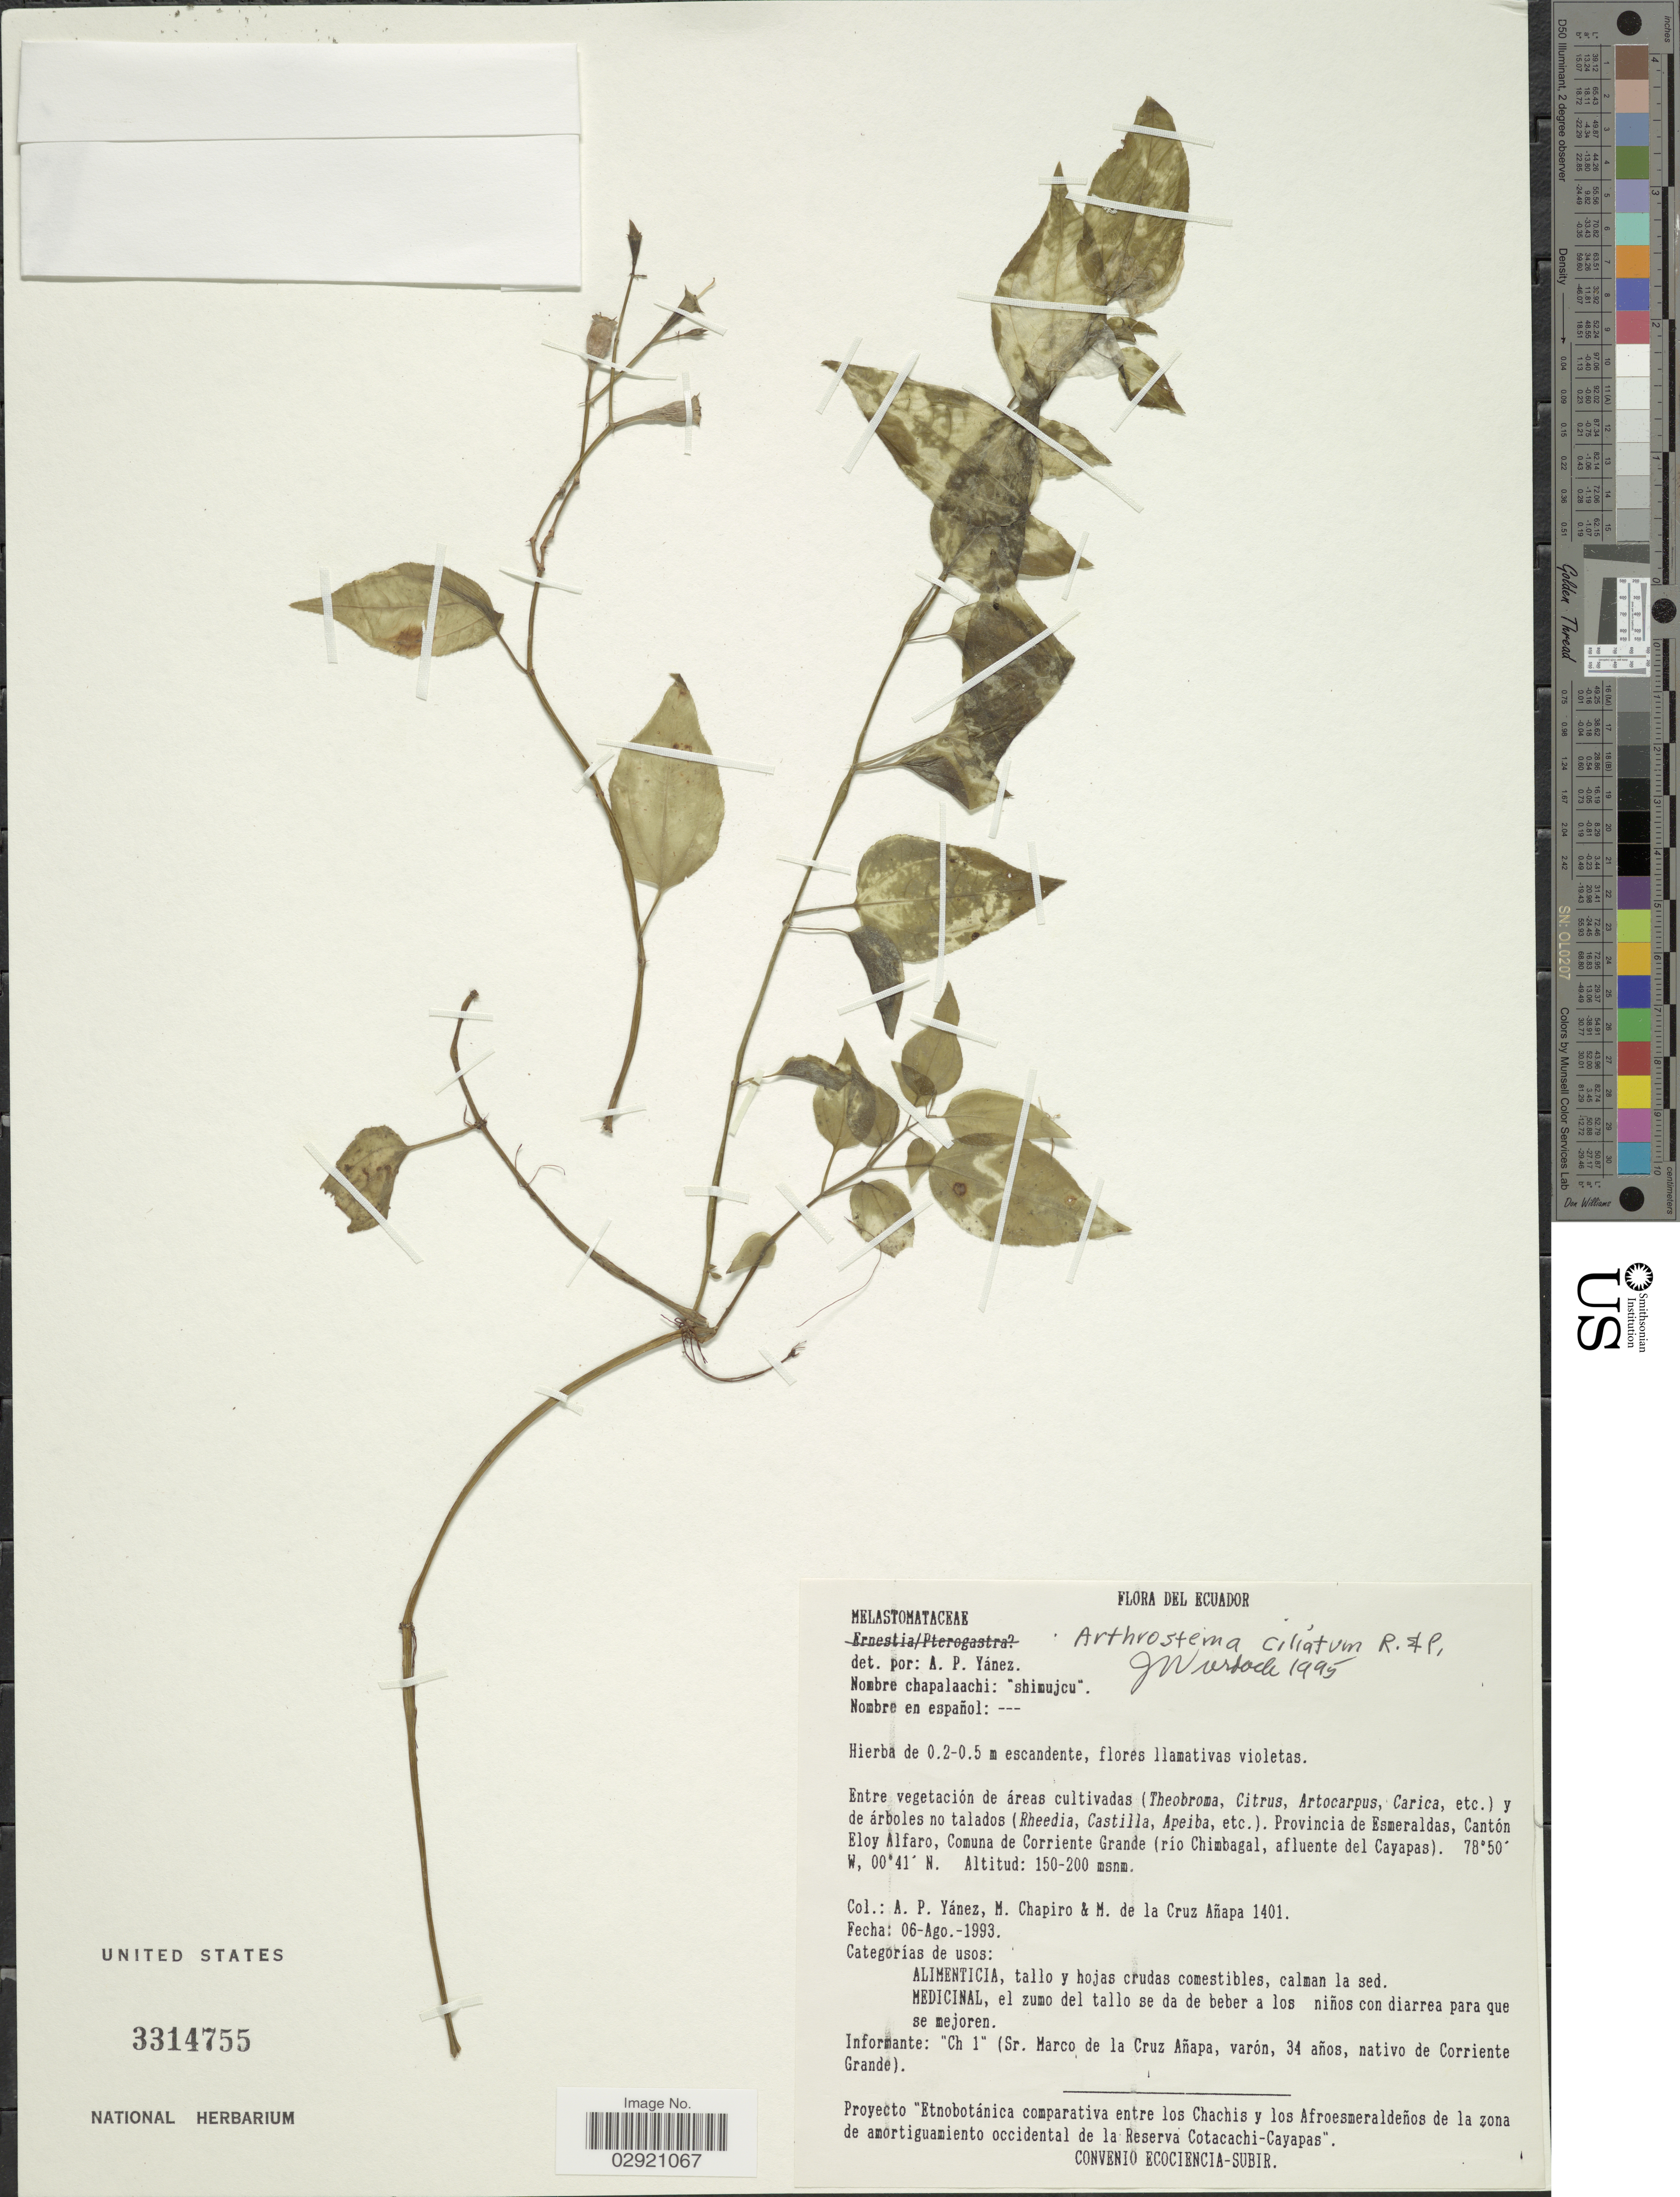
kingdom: Plantae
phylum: Tracheophyta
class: Magnoliopsida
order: Myrtales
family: Melastomataceae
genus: Arthrostemma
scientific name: Arthrostemma ciliatum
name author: Pav. ex D. Don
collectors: A. Yánez, M. Chapiro & M. de la Cruz Añapa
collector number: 1401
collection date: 1993-08-06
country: Ecuador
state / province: Esmeraldas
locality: Cantón Eloy Alfaro, Comuna de Corriente Grande (río Chimbagal, afluente del Cayapas).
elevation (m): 150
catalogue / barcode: US 3314755